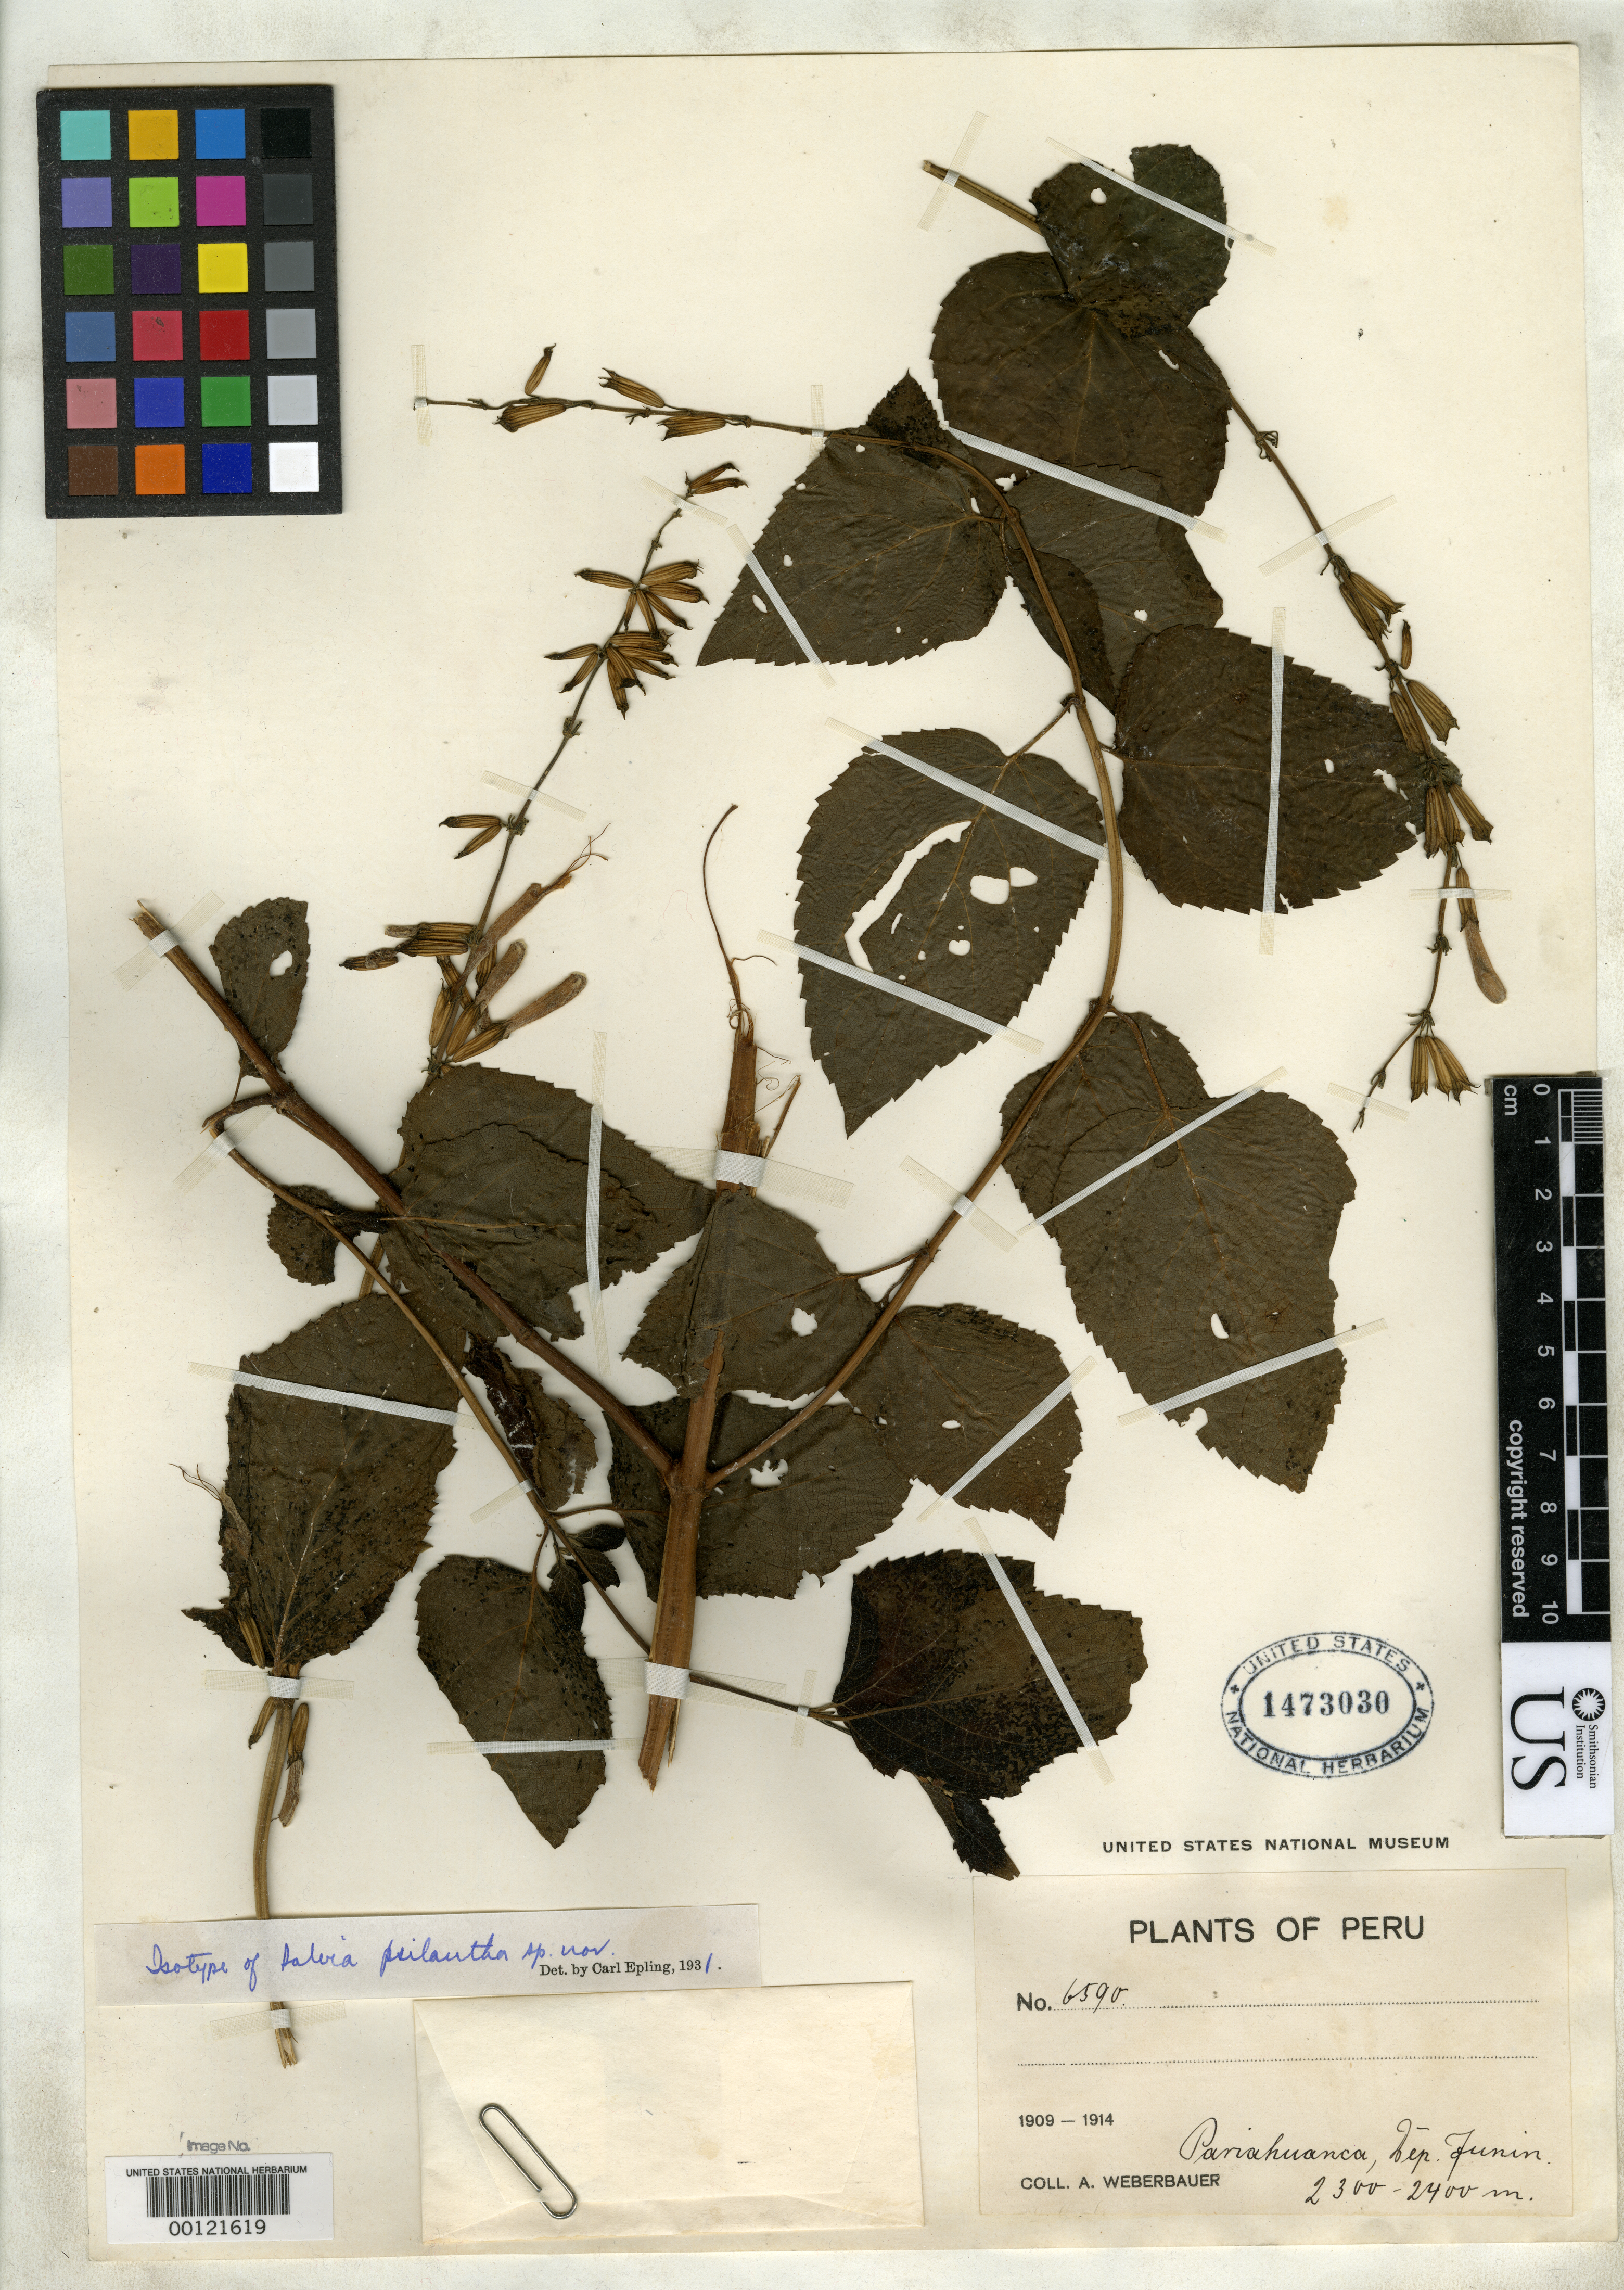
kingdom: Plantae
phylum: Tracheophyta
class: Magnoliopsida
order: Lamiales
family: Lamiaceae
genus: Salvia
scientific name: Salvia psilantha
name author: Epling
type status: Isotype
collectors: A. Weberbauer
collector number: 6590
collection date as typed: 1909 to -- --- 1914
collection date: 1909/1914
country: Peru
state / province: Junín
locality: Pariahuanca.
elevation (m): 2300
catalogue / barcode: US 1473030